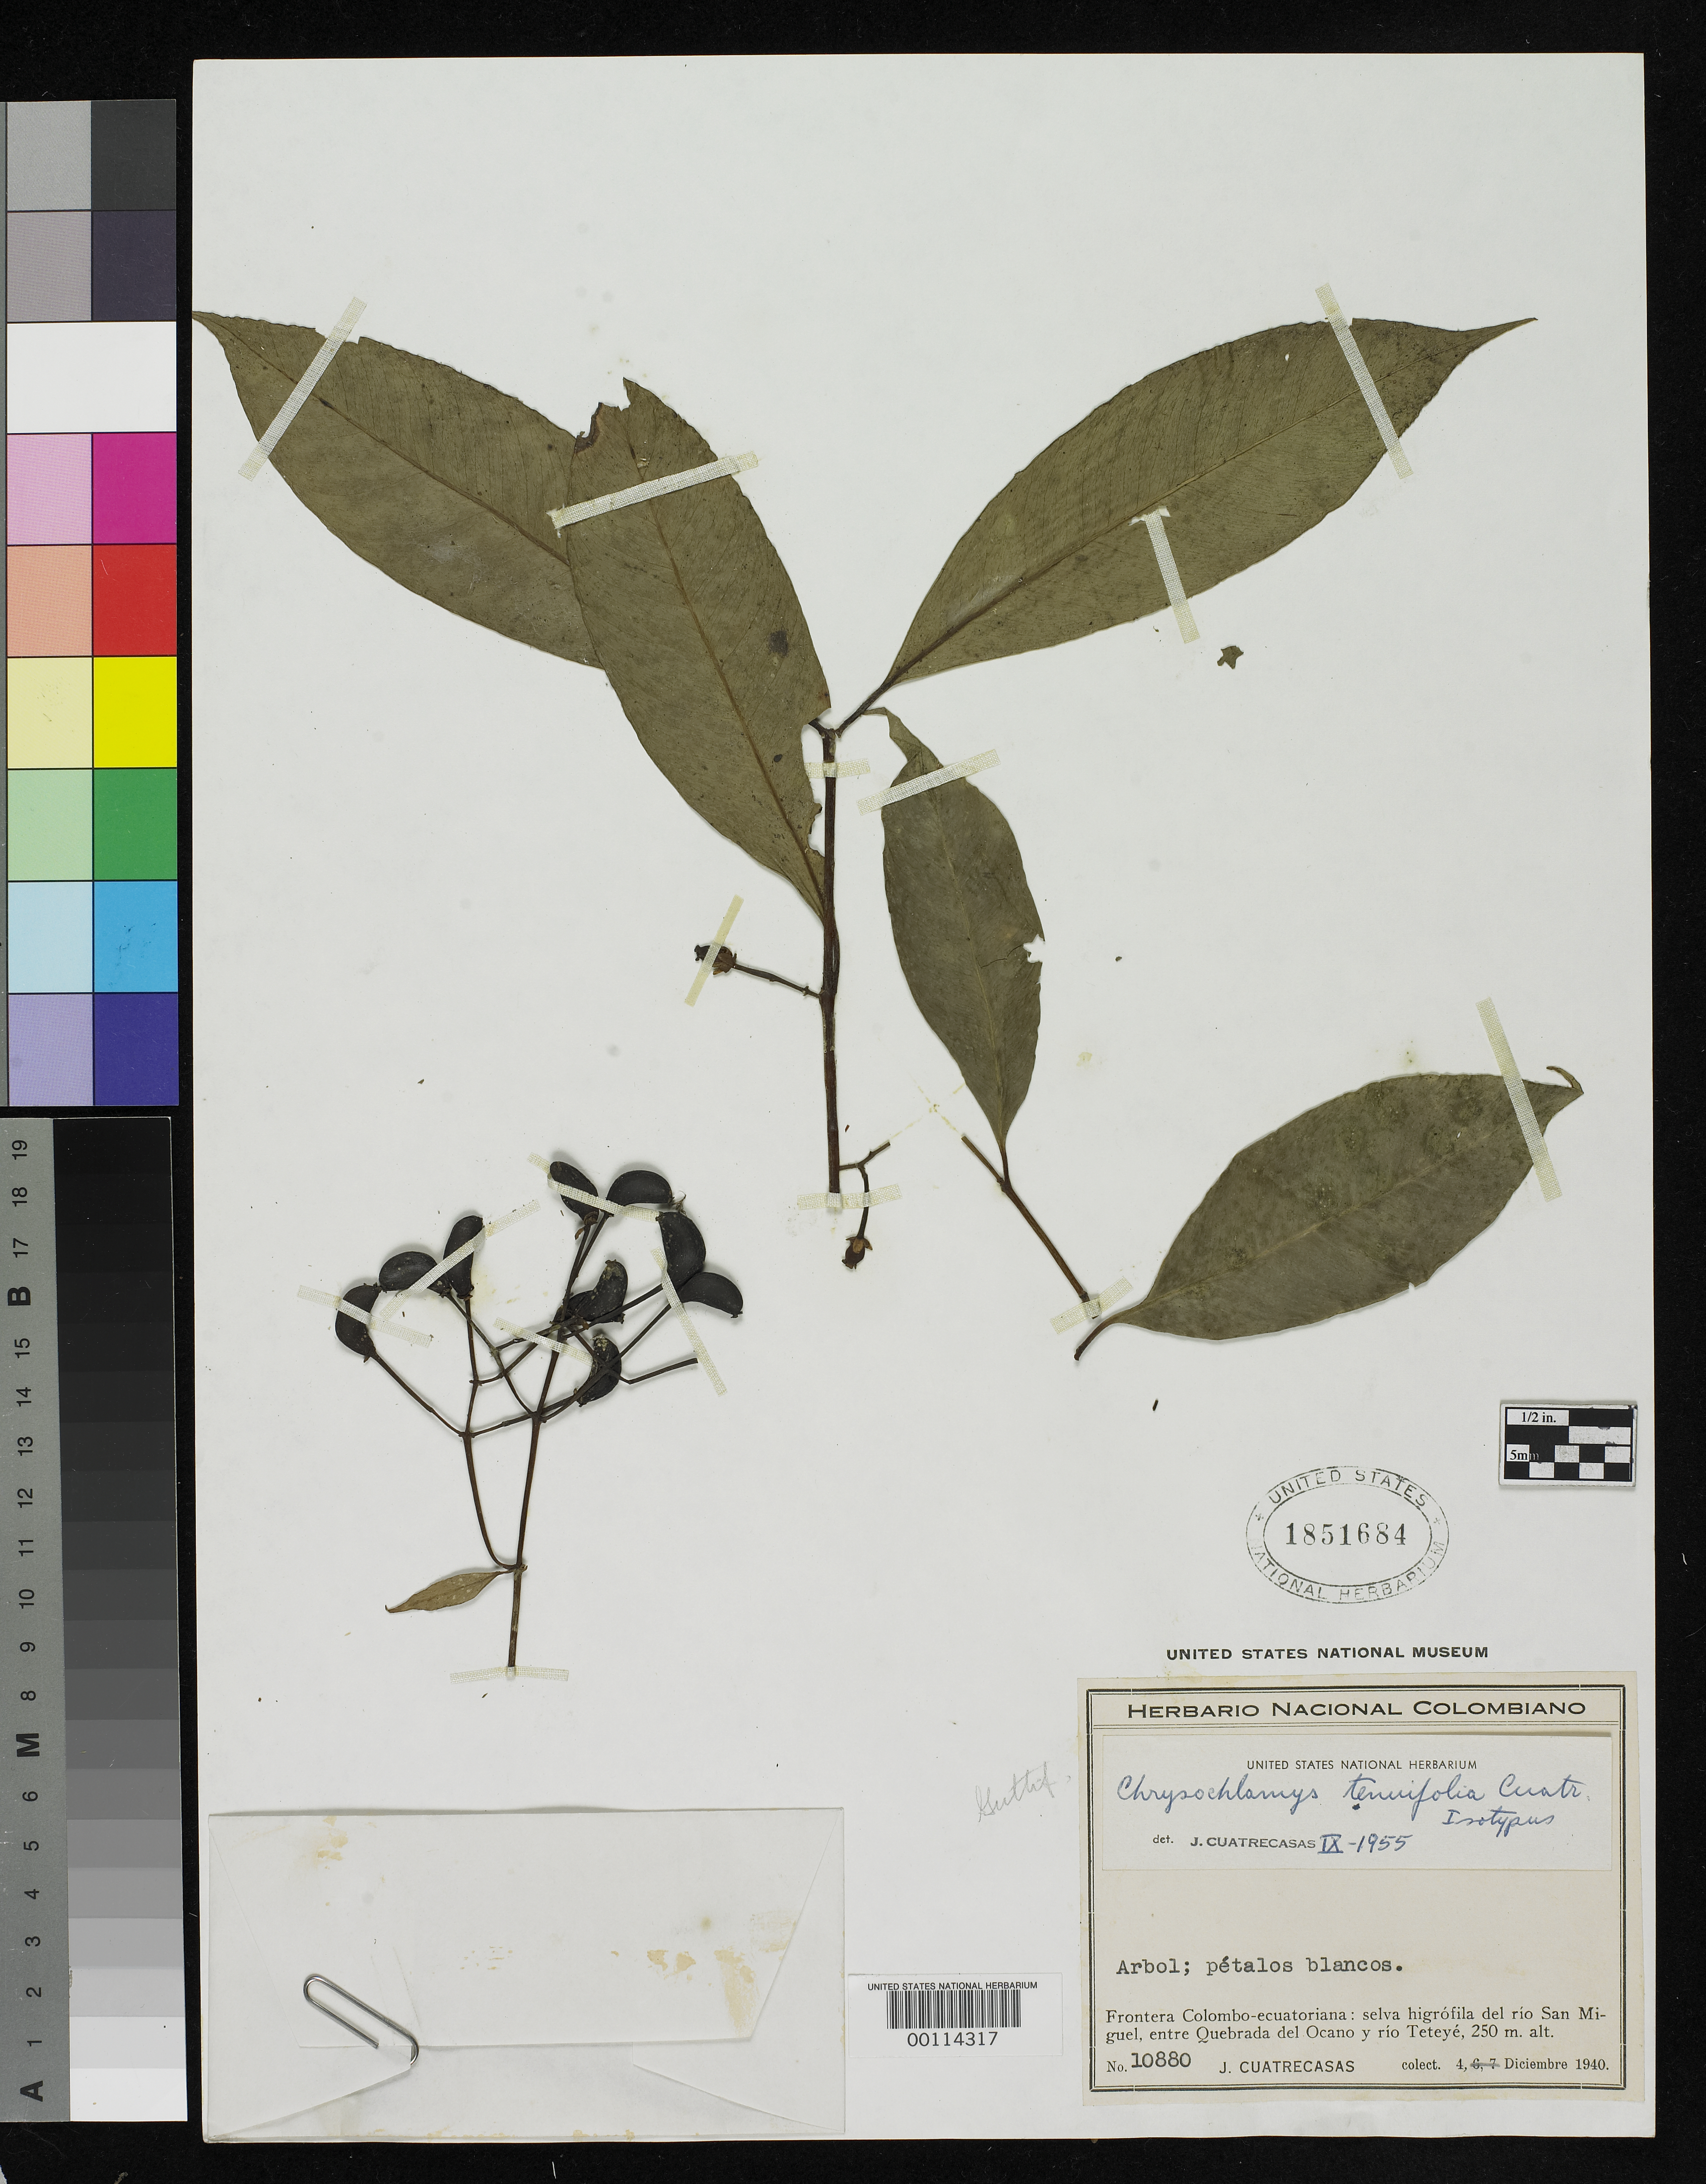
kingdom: Plantae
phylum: Tracheophyta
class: Magnoliopsida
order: Malpighiales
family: Clusiaceae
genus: Chrysochlamys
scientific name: Chrysochlamys tenuifolia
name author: Cuatrec.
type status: Type Collection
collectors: J. Cuatrecasas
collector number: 10880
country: Colombia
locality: Ecuador Bonndary.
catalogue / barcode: US 1851684